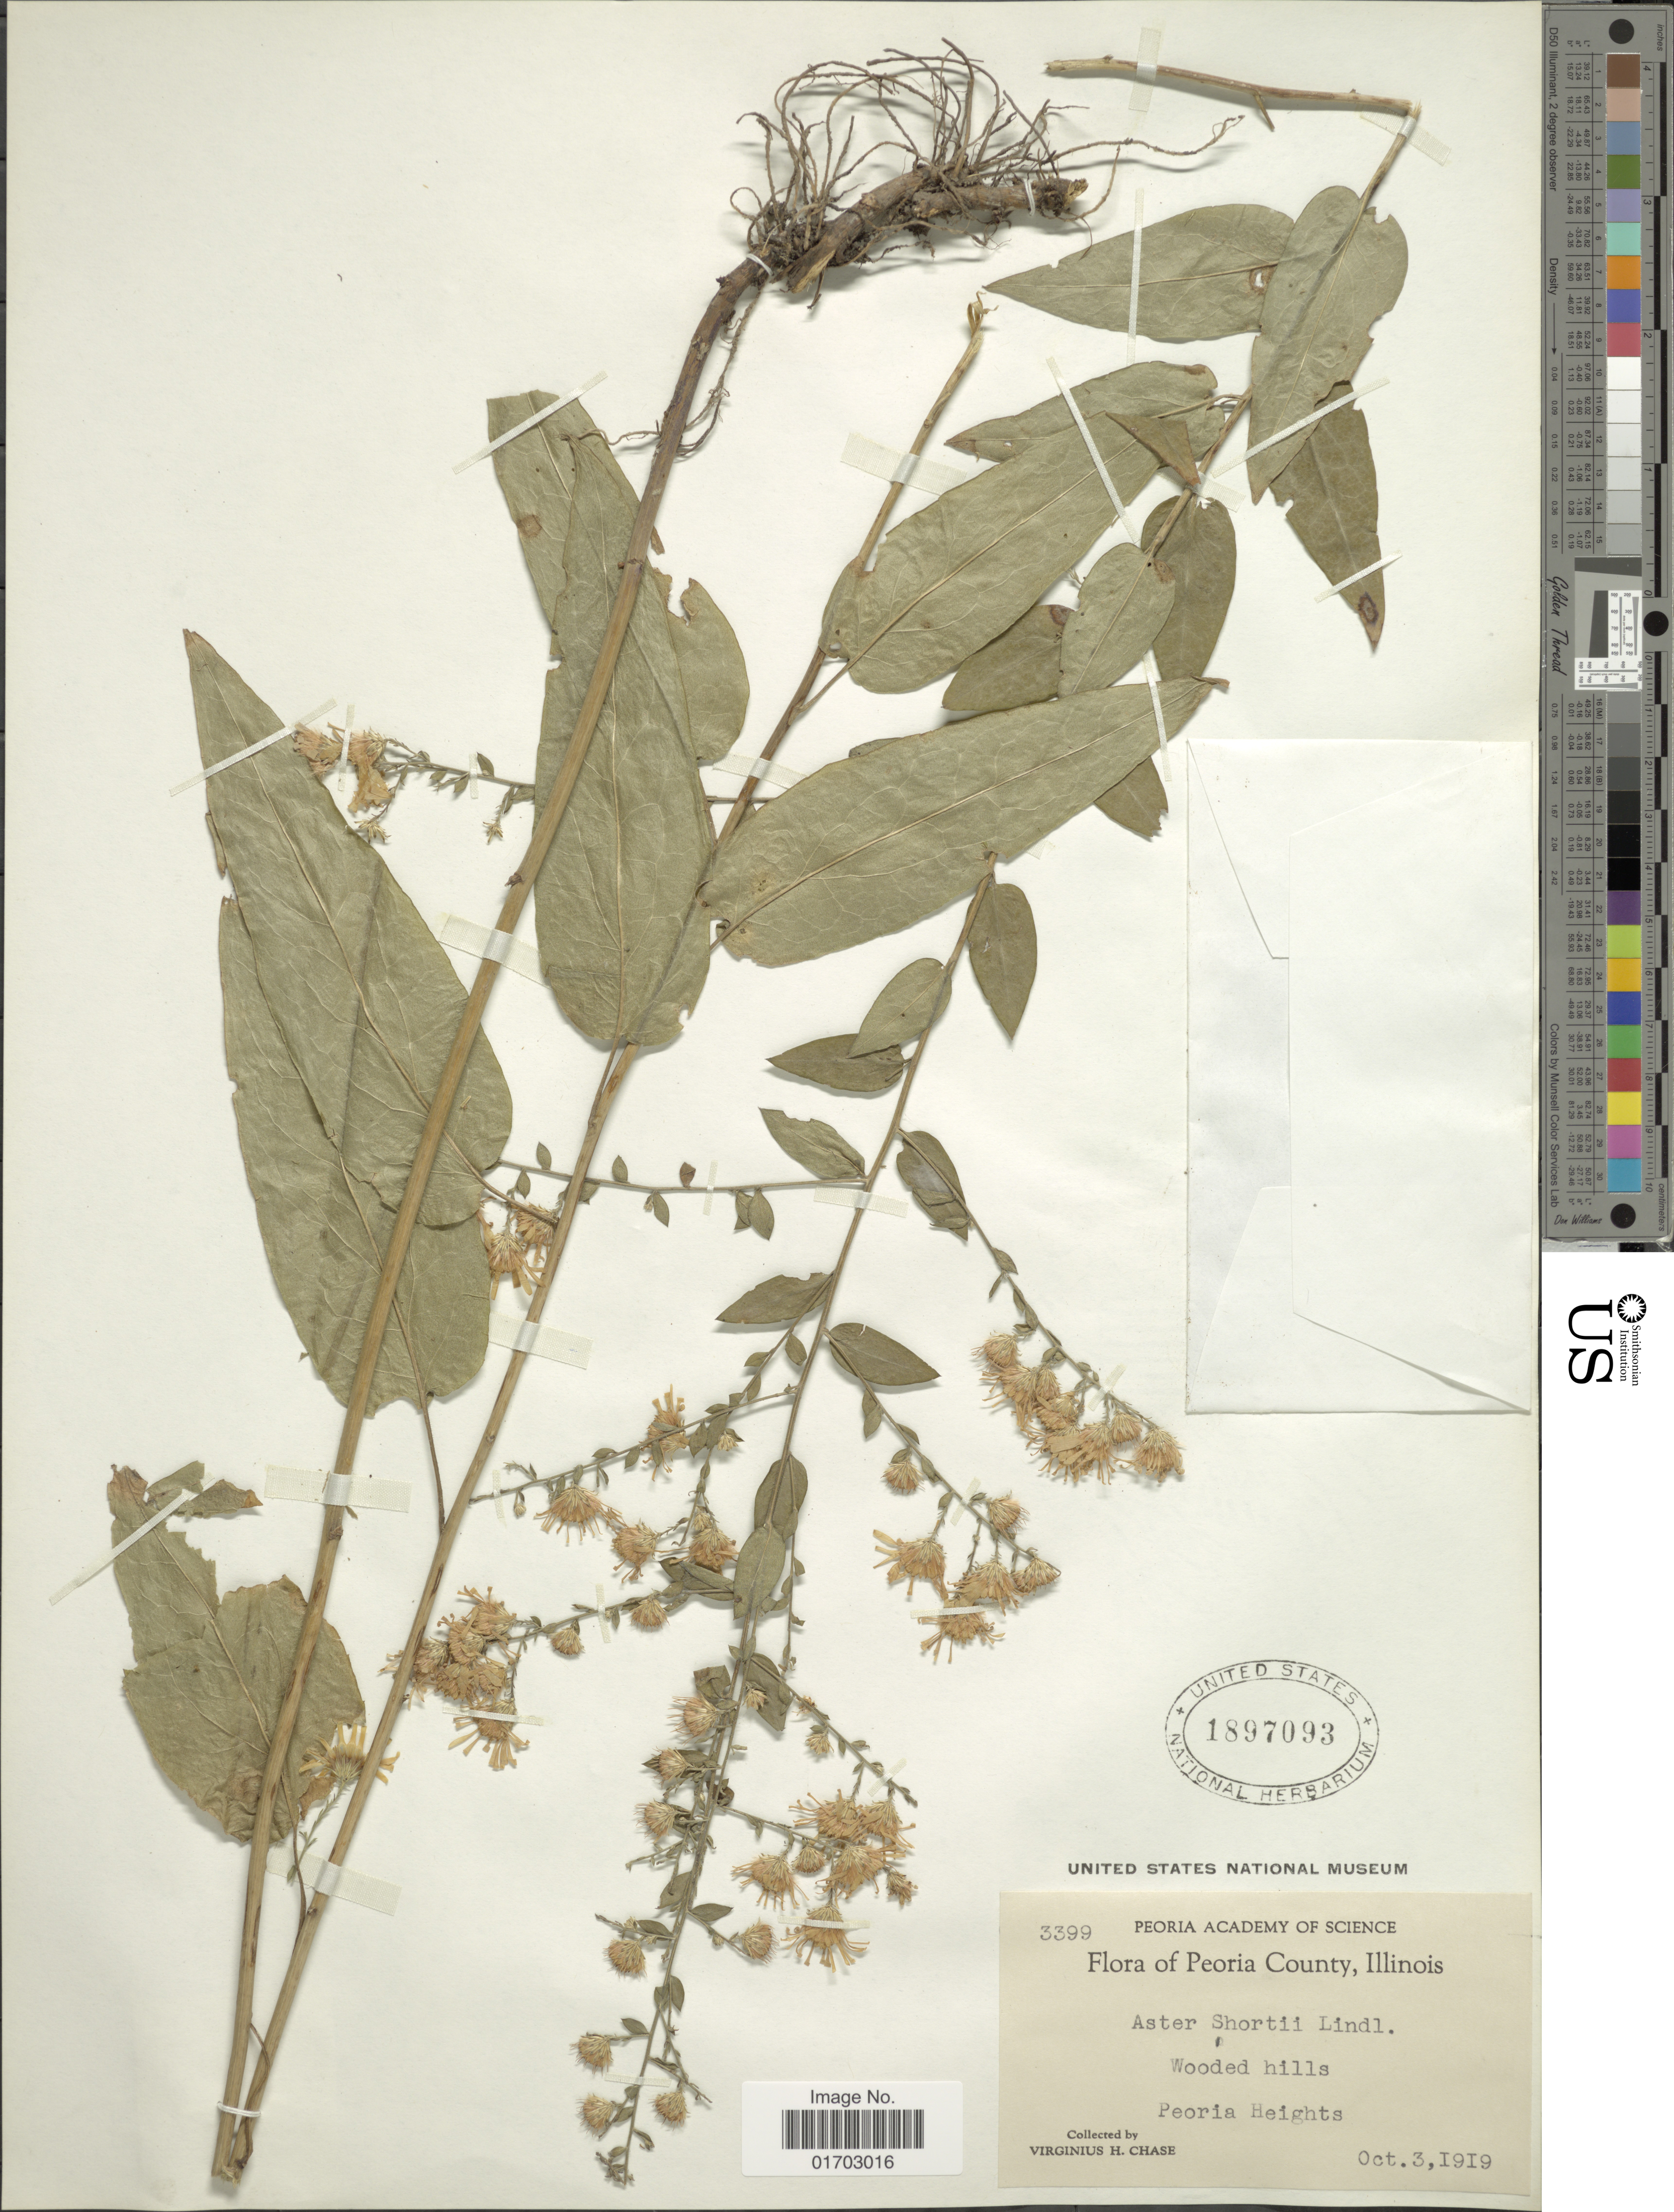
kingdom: Plantae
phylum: Tracheophyta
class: Magnoliopsida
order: Asterales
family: Asteraceae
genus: Symphyotrichum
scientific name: Symphyotrichum shortii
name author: (Lindl.) G.L. Nesom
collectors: V. H. Chase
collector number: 3399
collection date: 1919-10-03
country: United States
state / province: Illinois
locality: Peoria County, Peoria Heights.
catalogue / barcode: US 1897093